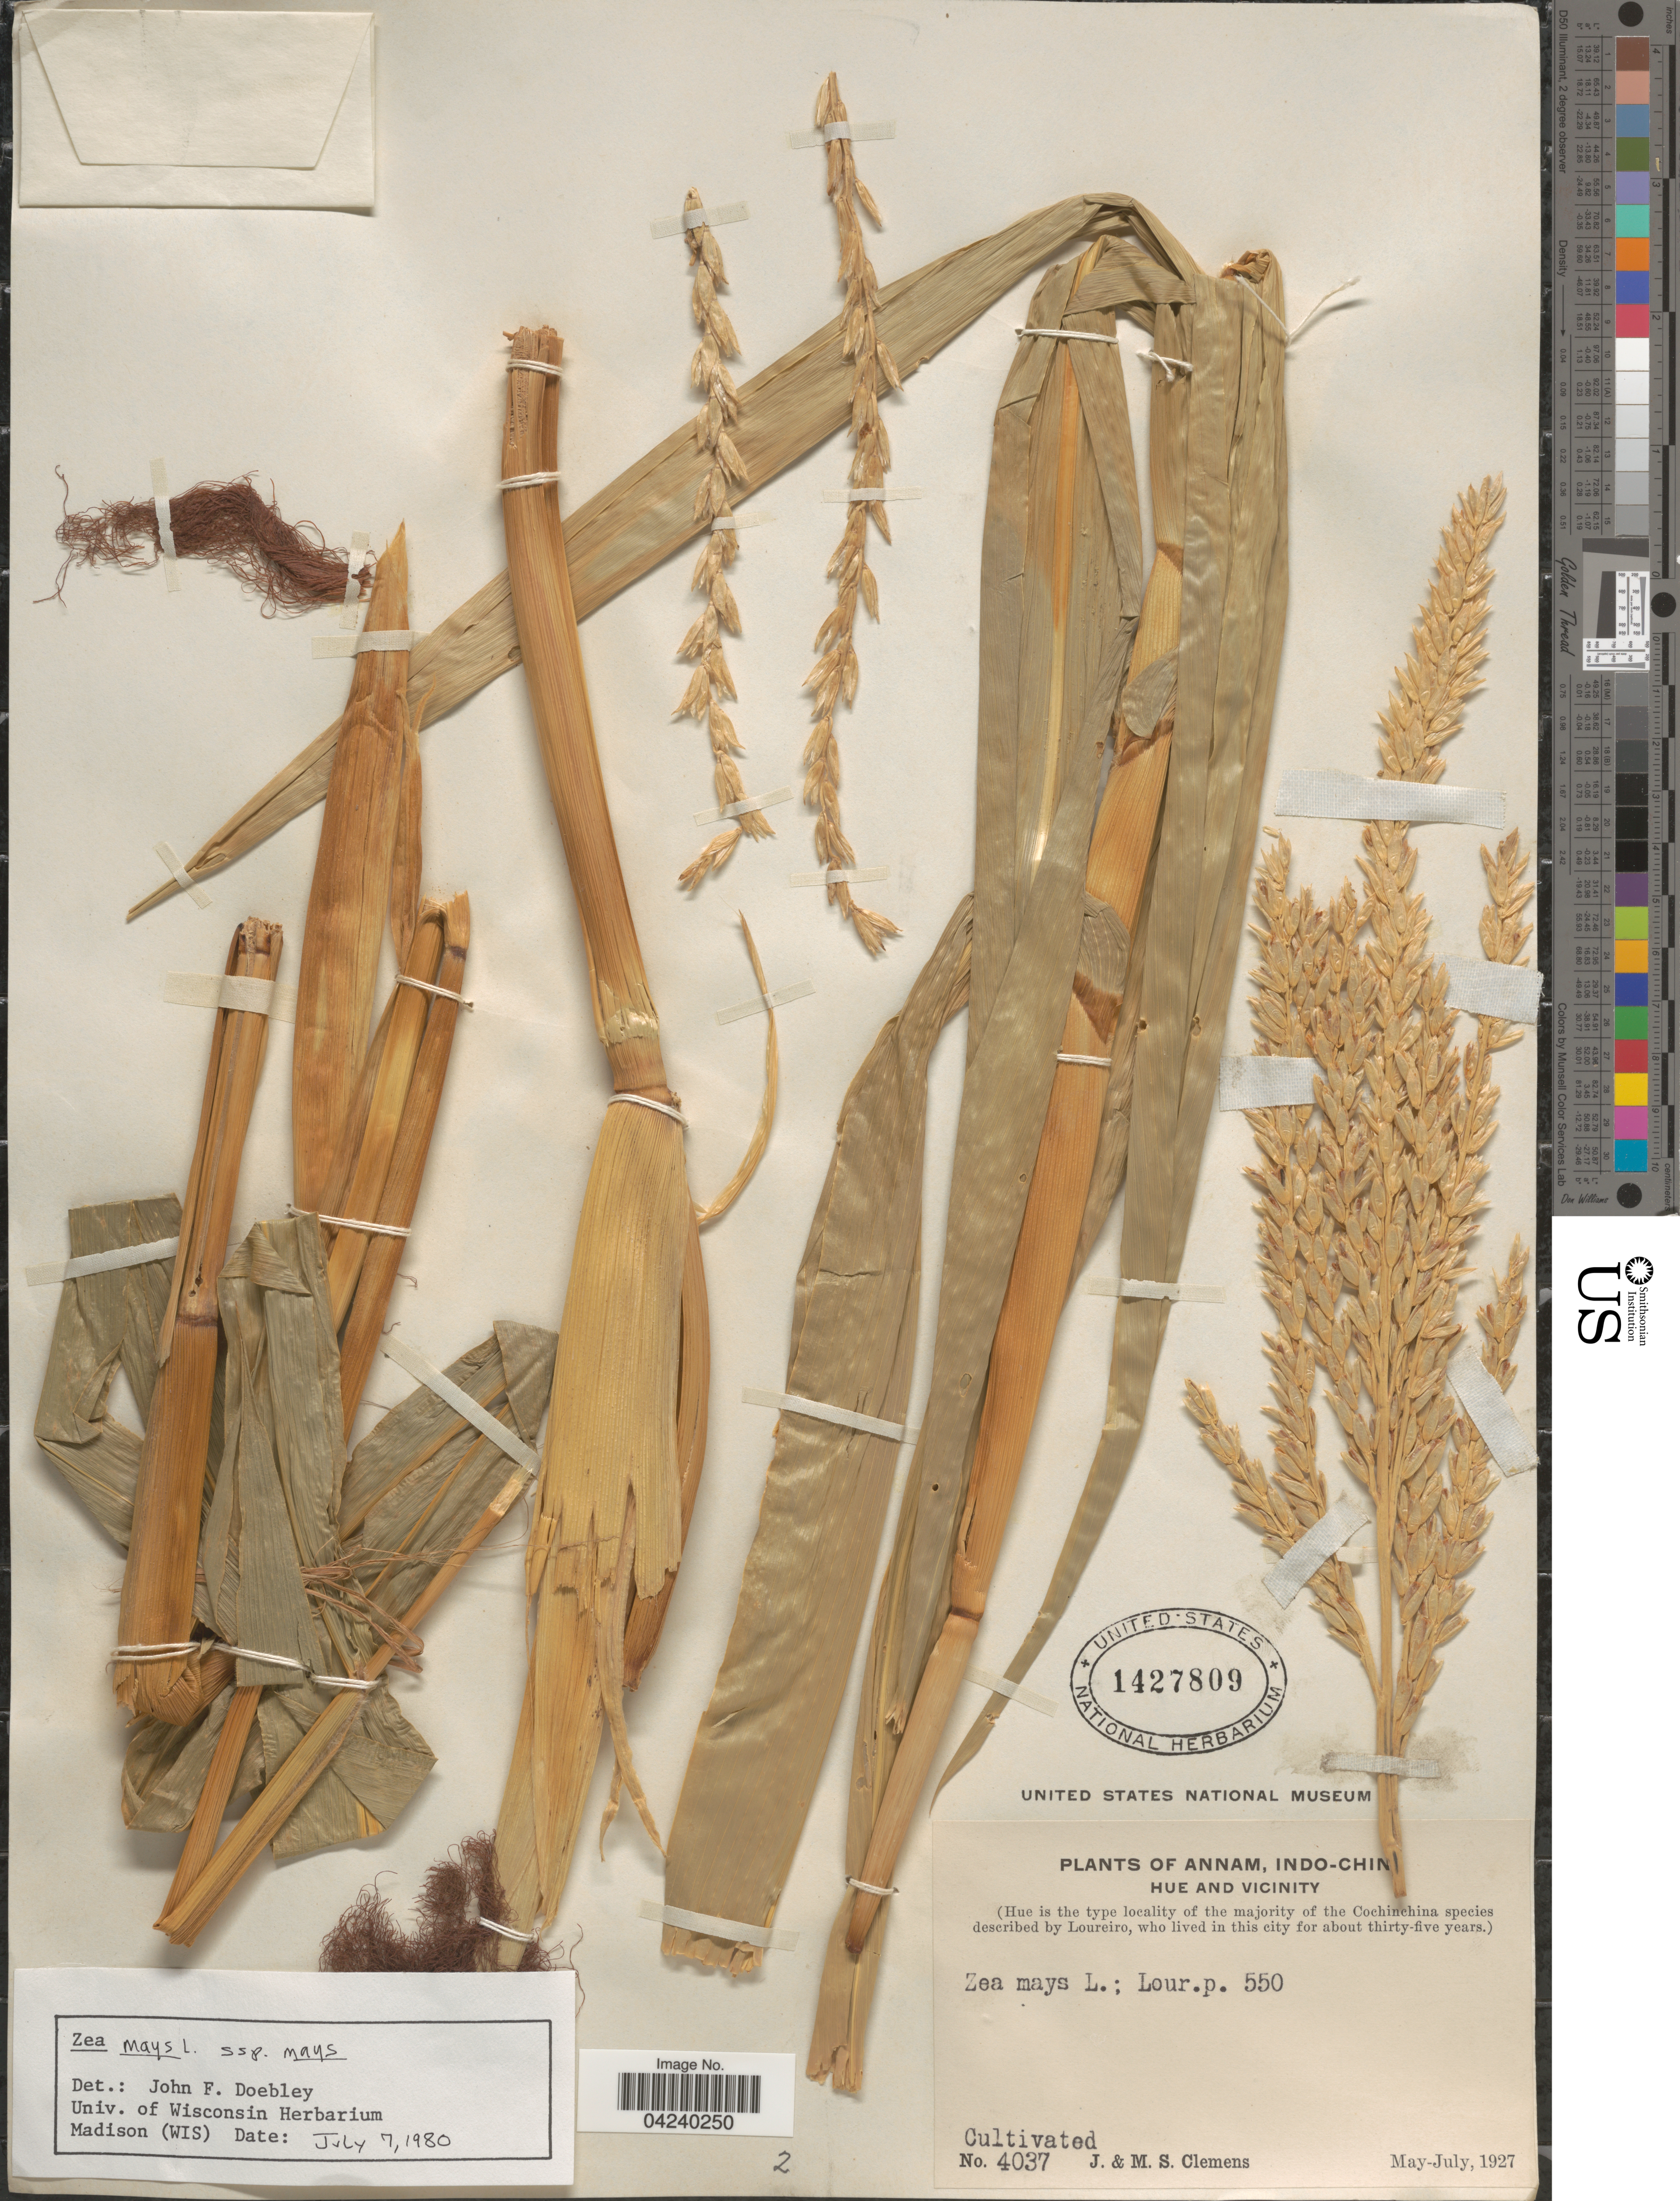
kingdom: Plantae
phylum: Tracheophyta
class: Liliopsida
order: Poales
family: Poaceae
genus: Zea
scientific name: Zea mays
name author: L.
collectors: J. Clemens & M. S. Clemens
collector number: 4037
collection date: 1927-05/1927-07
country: Vietnam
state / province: Thua Thien-Hue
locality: Annam. Hue and Vicinity. (Hue is the type locality of the majority of the Cochinchina)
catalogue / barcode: US 1427809